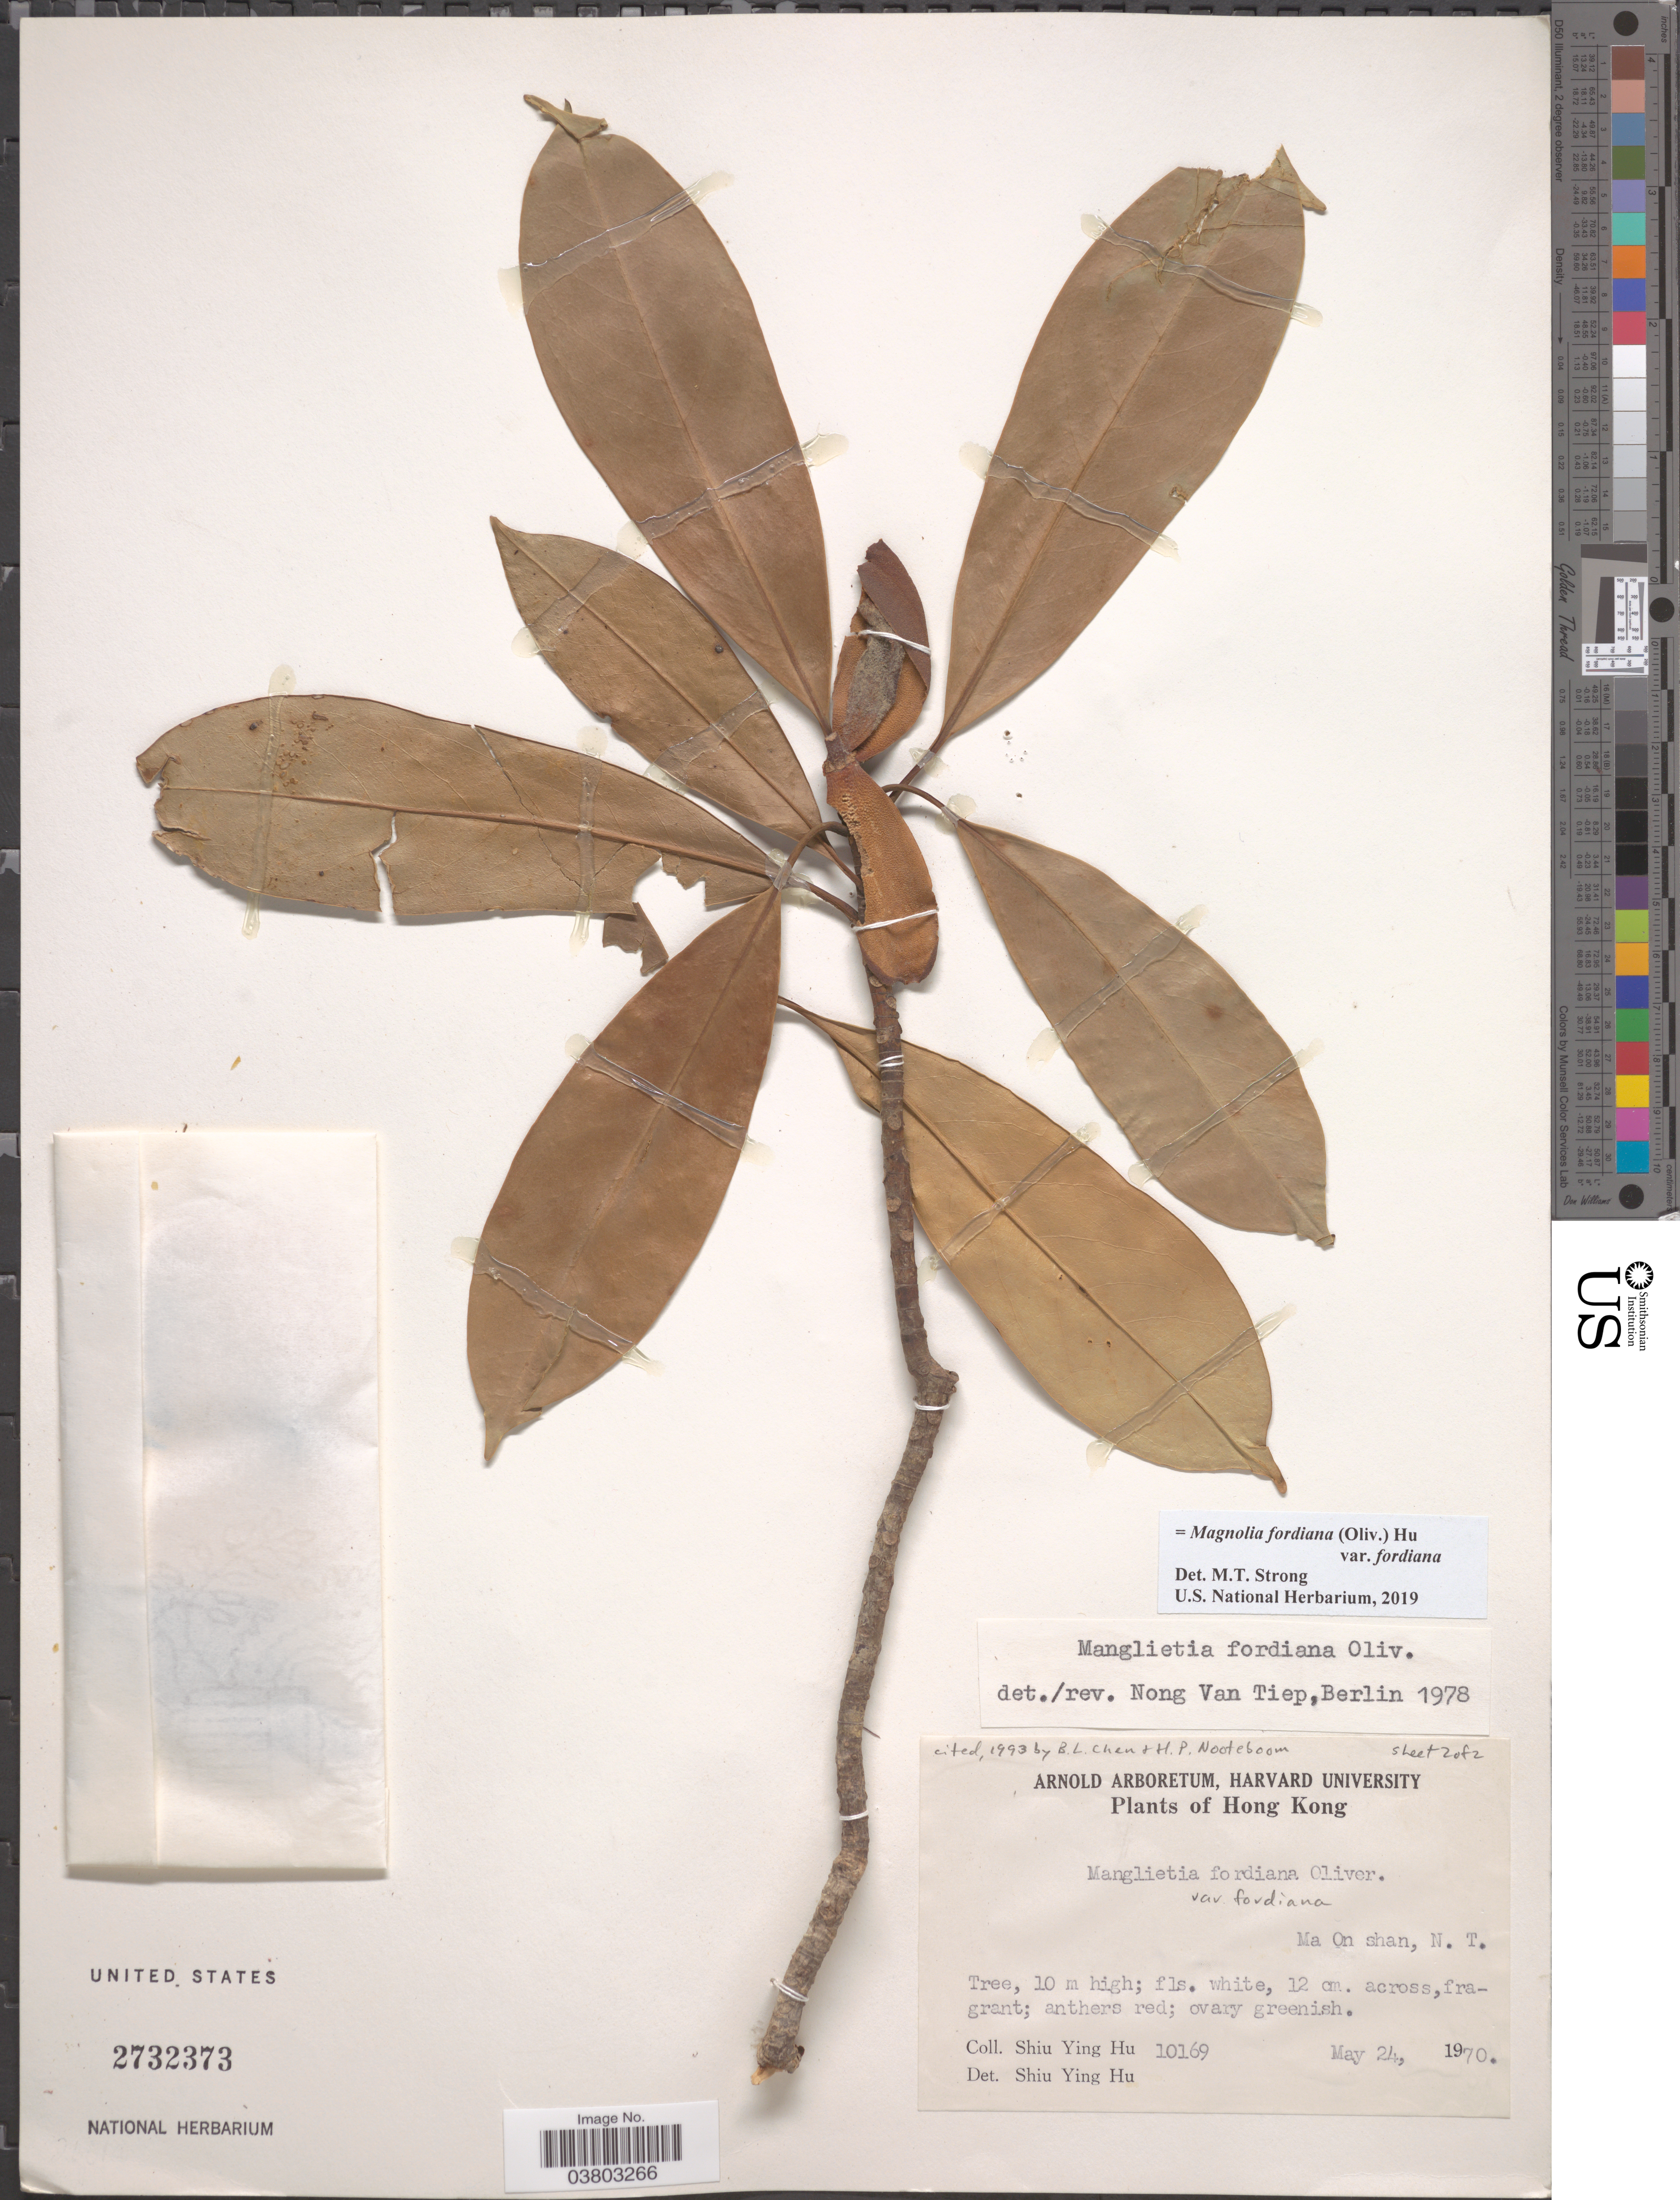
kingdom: Plantae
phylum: Tracheophyta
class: Magnoliopsida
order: Magnoliales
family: Magnoliaceae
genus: Magnolia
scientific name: Magnolia fordiana var. fordiana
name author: (Oliv.) Hu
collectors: S. Y. Hu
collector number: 10169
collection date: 1970-05-24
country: China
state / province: Hong Kong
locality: Ma On Shan, N.T.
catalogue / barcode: US 2732373